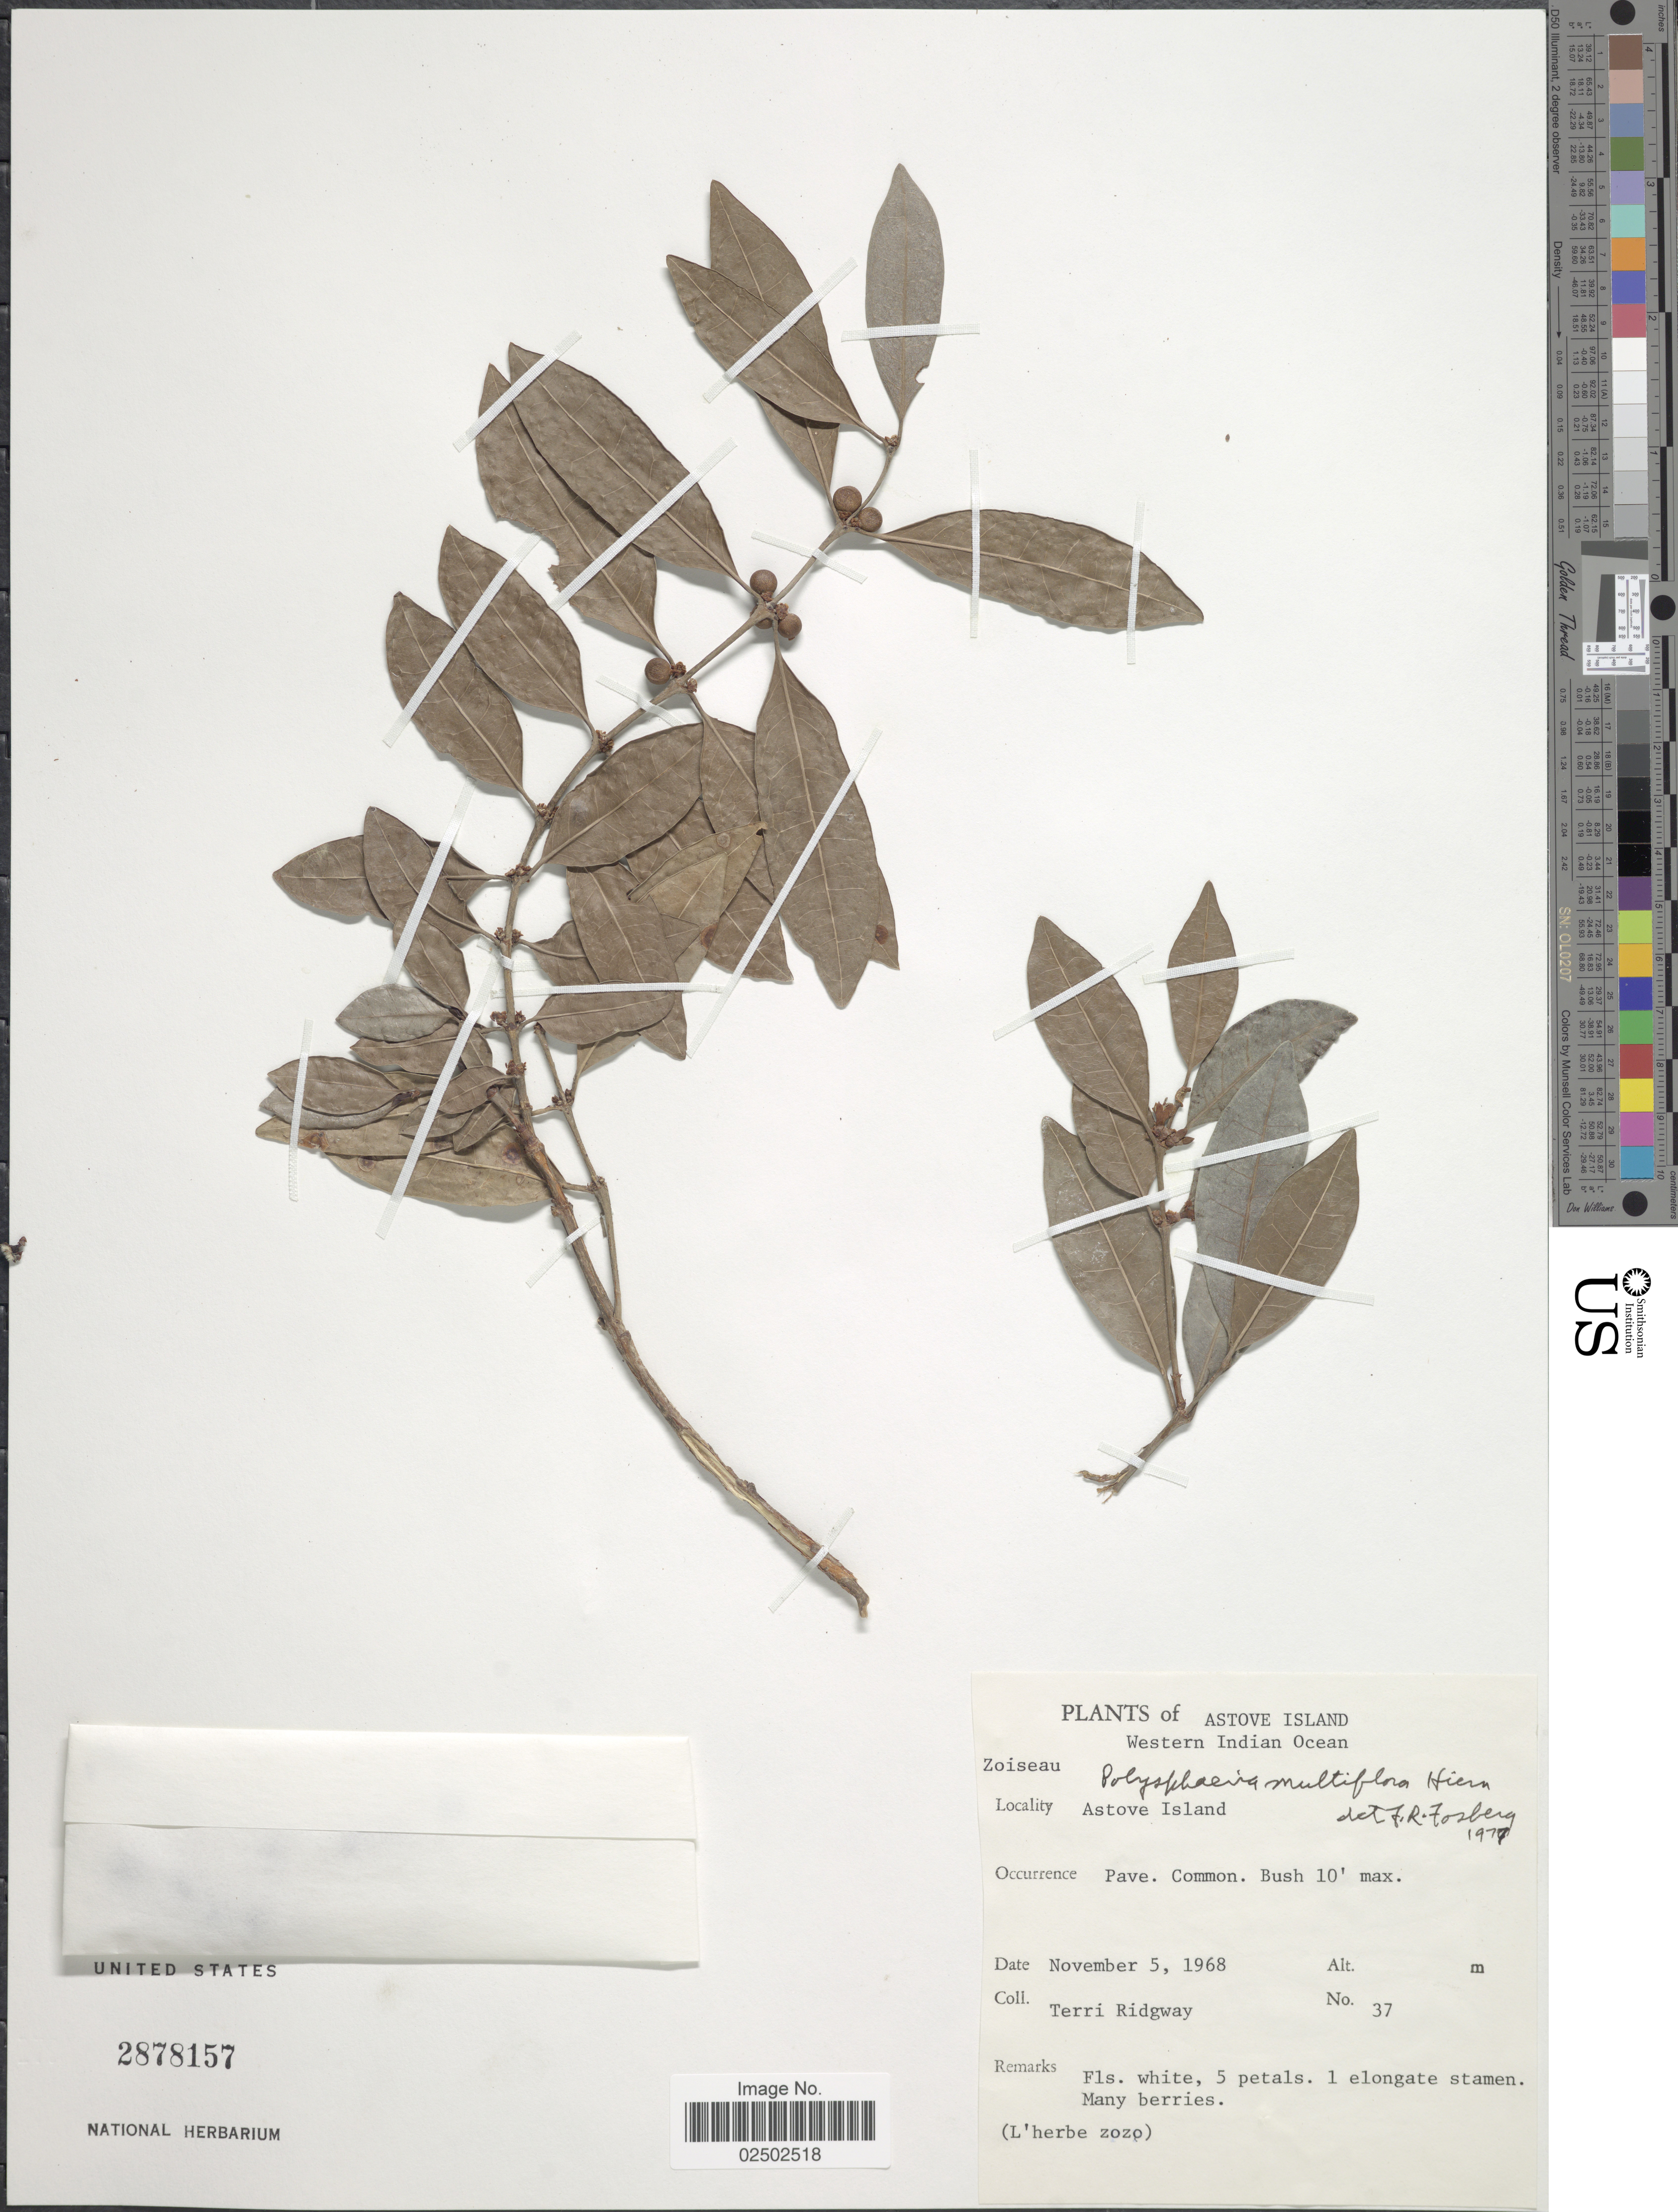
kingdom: Plantae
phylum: Tracheophyta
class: Magnoliopsida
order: Gentianales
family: Rubiaceae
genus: Polysphaeria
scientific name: Polysphaeria multiflora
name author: Hiern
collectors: T. Ridgway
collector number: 37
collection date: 1968-11-05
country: Seychelles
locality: Astove Island. Western Indian Ocean. Astove Island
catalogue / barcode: US 2878157